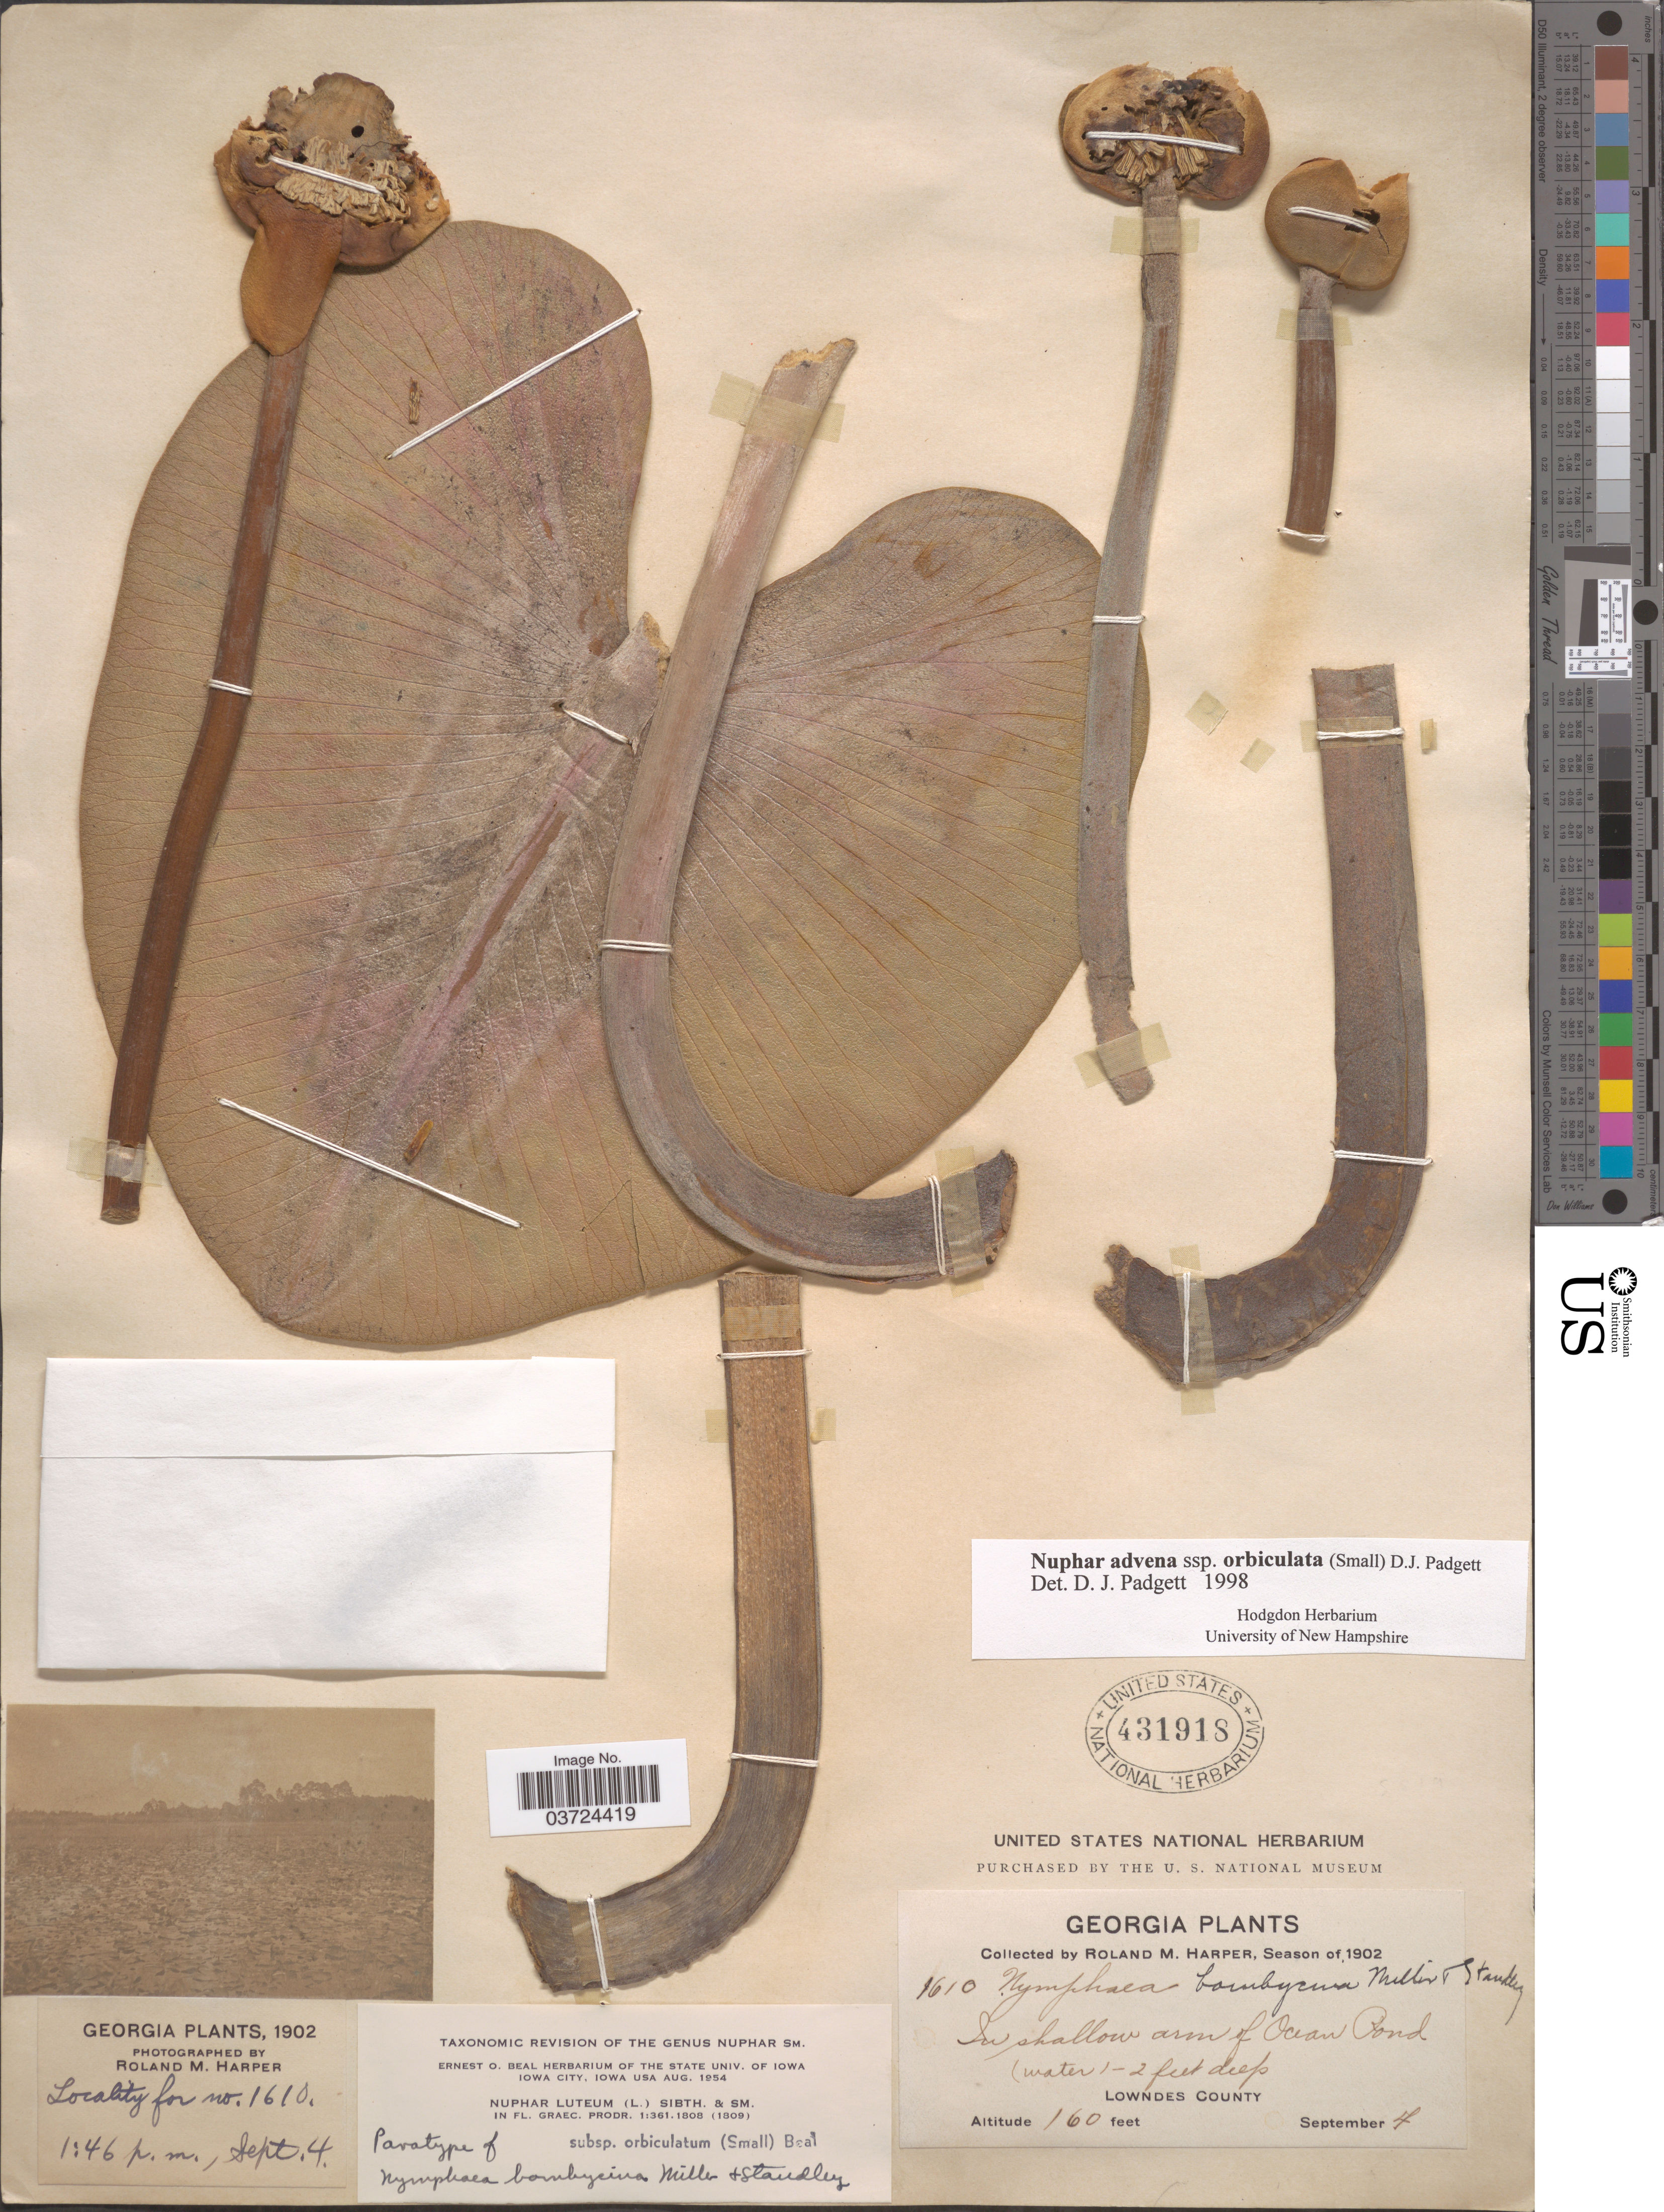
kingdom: Plantae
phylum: Tracheophyta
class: Magnoliopsida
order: Nymphaeales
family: Nymphaeaceae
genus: Nuphar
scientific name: Nuphar advena subsp. orbiculata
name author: (Small) Padgett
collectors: R. M. Harper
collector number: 1610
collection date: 1902-09-04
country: United States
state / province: Georgia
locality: In shallow arm of Ocean Pond. Lowndes County.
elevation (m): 49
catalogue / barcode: US 431918